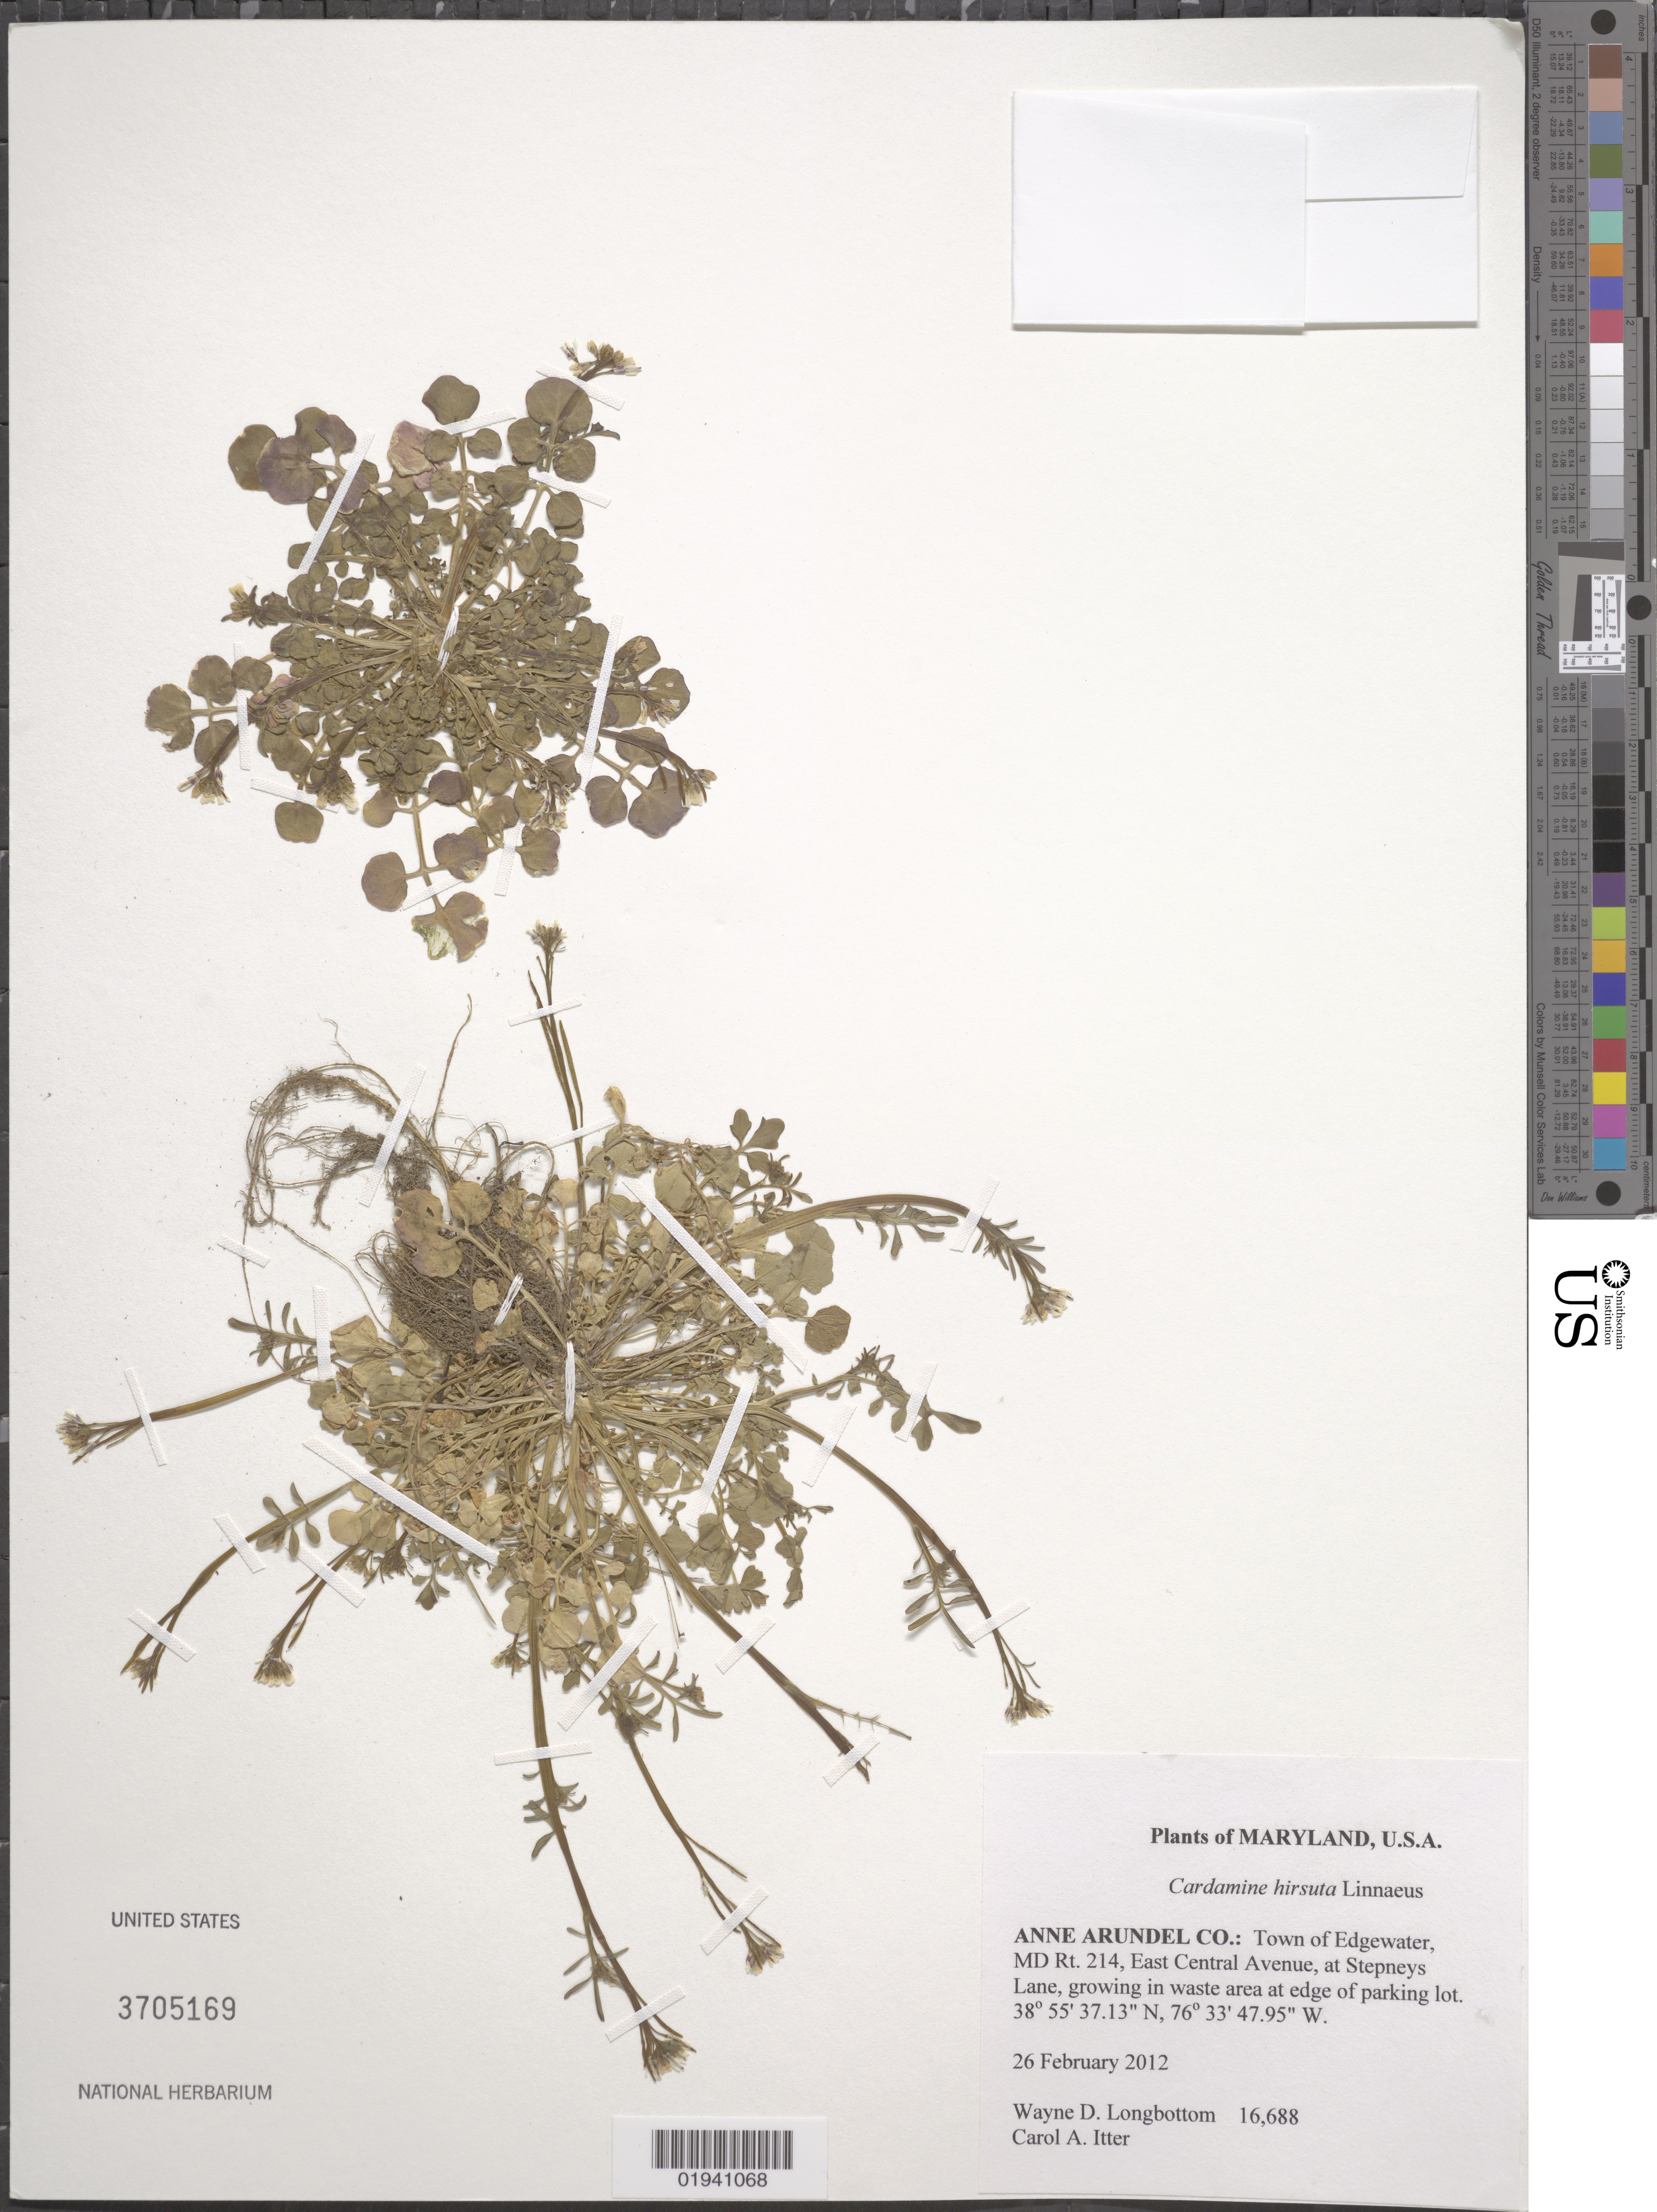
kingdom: Plantae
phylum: Tracheophyta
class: Magnoliopsida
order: Brassicales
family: Brassicaceae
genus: Cardamine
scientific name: Cardamine hirsuta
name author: L.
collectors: W. D. Longbottom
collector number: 16688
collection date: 2012-02-26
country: United States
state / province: Maryland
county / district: Anne Arundel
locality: Town of Edgewater, MD Rt. 214, East Central Avenue, at Stepneys Lane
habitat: growing in waste area at edge of parking lot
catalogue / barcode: US 3705169